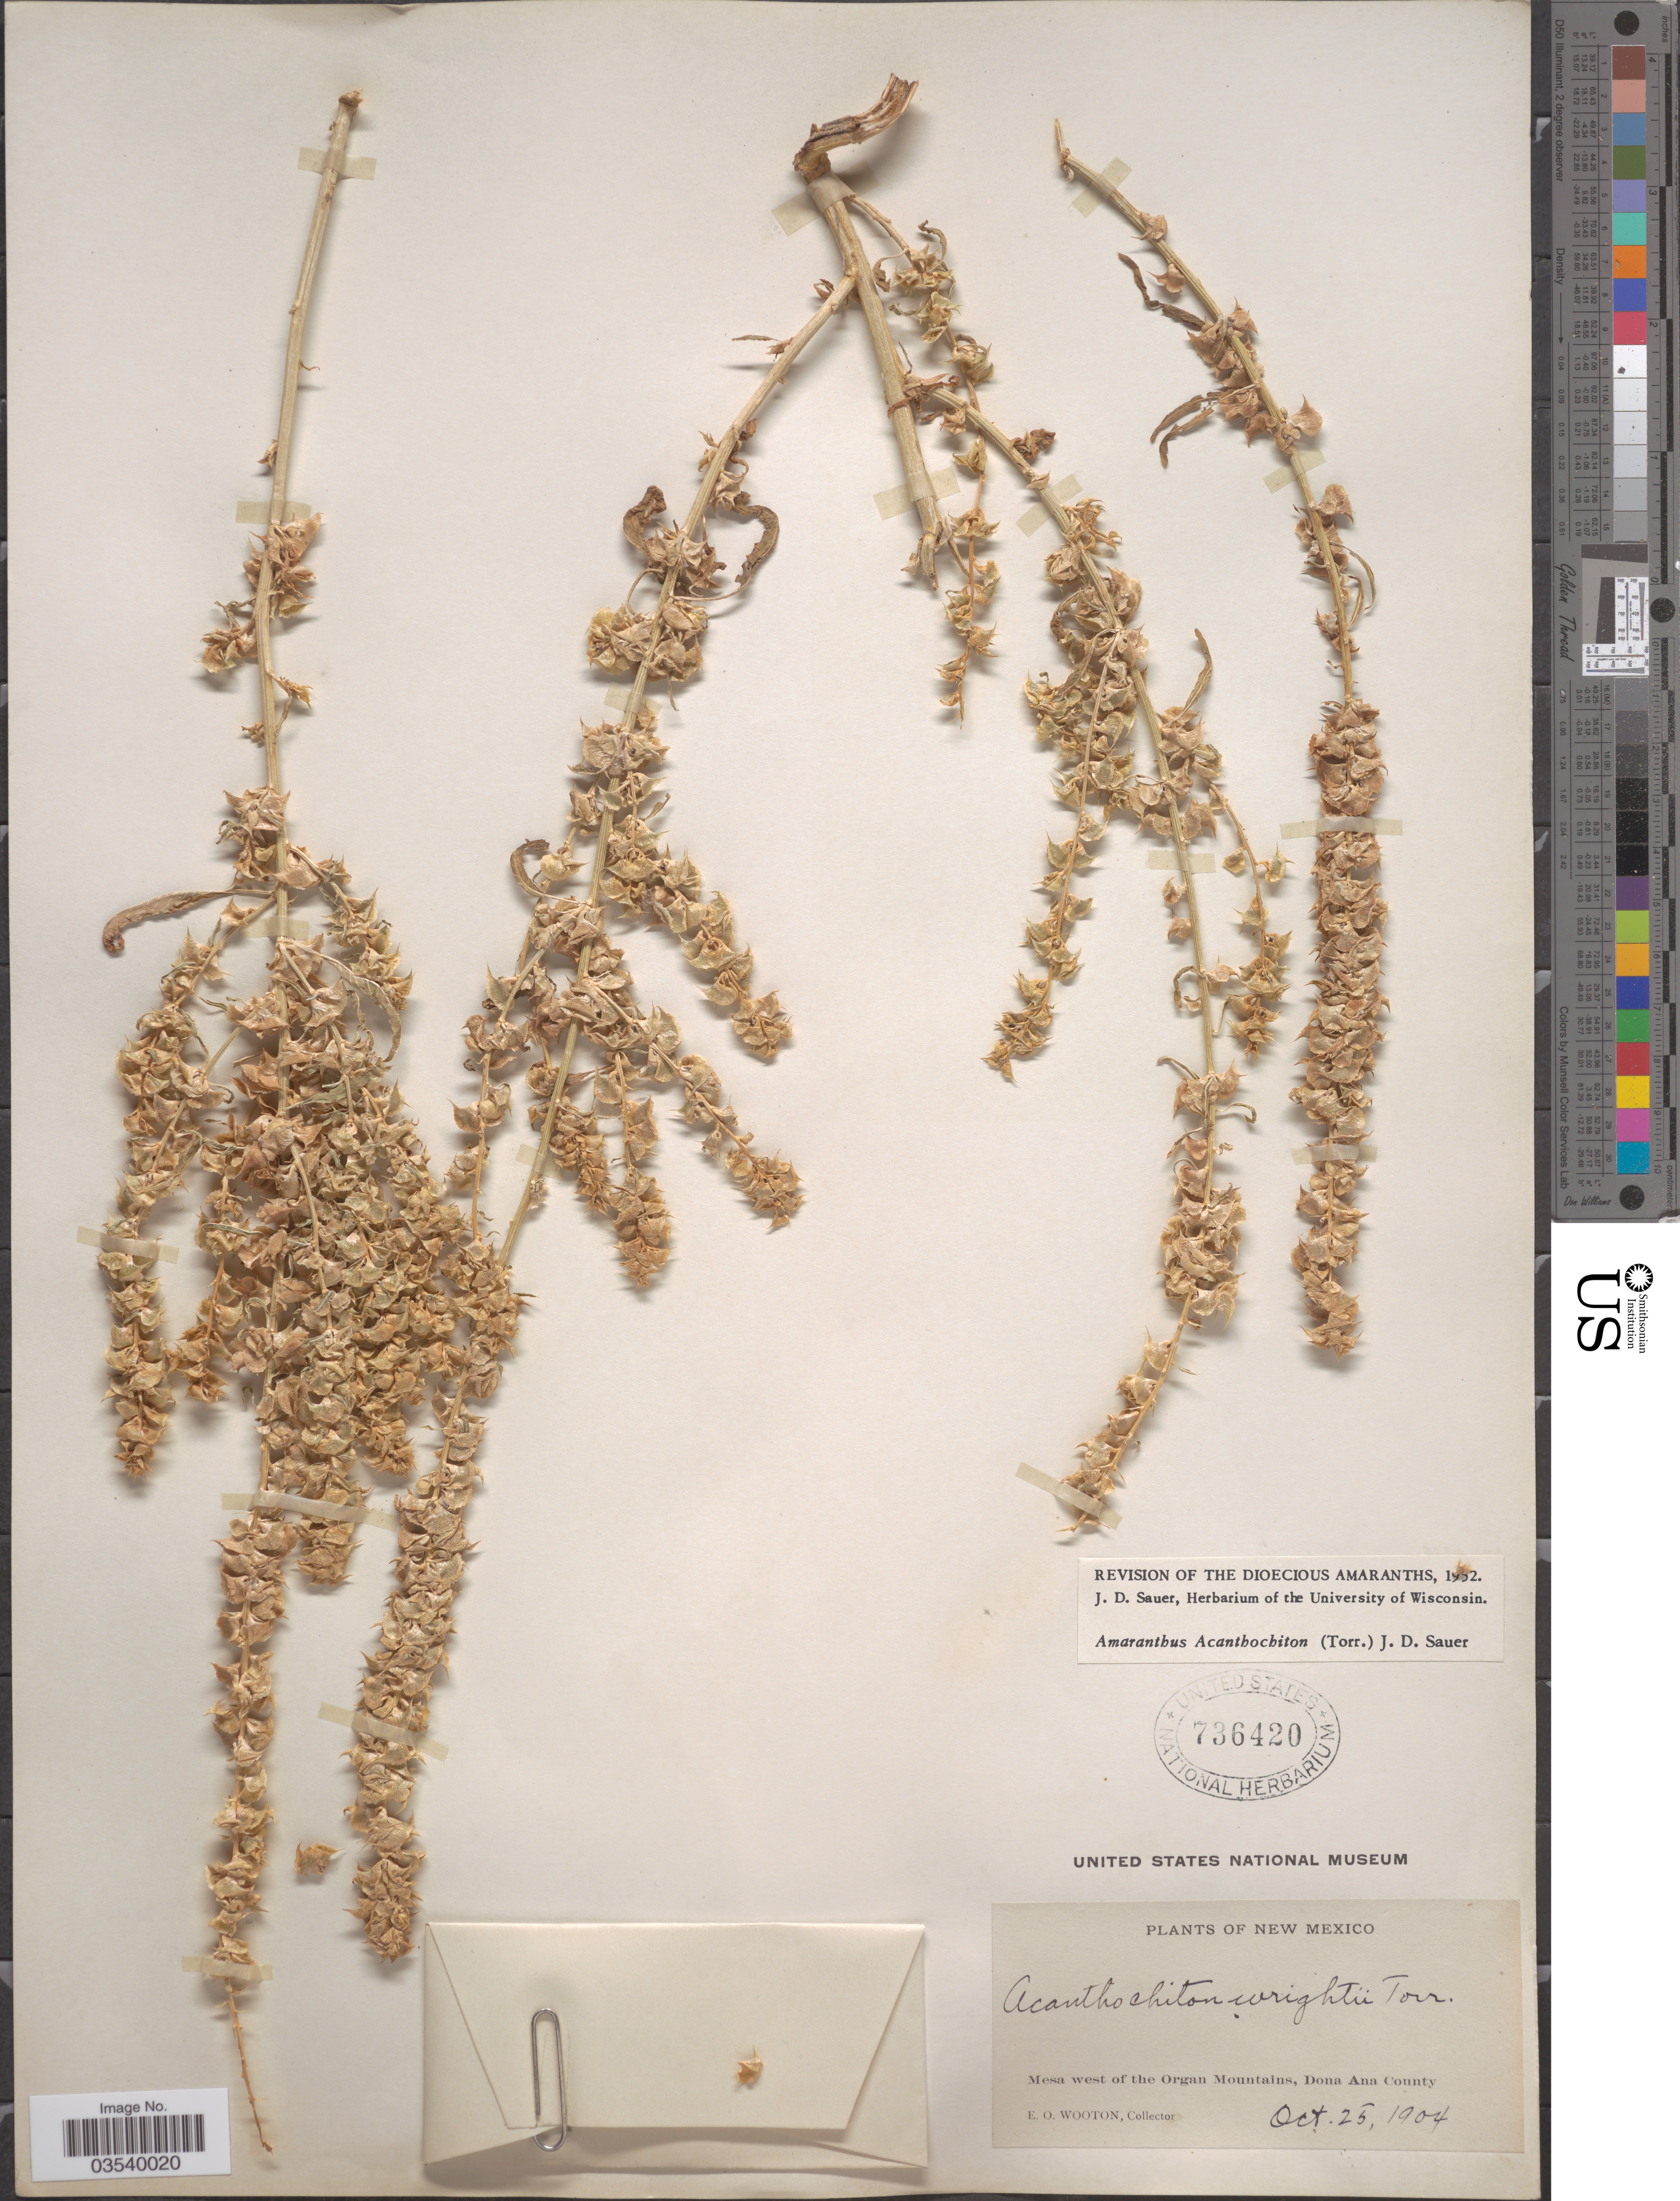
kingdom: Plantae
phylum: Tracheophyta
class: Magnoliopsida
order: Caryophyllales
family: Amaranthaceae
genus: Amaranthus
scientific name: Amaranthus acanthochiton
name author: J.D. Sauer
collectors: E. O. Wooton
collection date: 1904-10-25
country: United States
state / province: New Mexico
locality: Mesa west of the Organ Mountains, Dona Ana County.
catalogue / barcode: US 736420